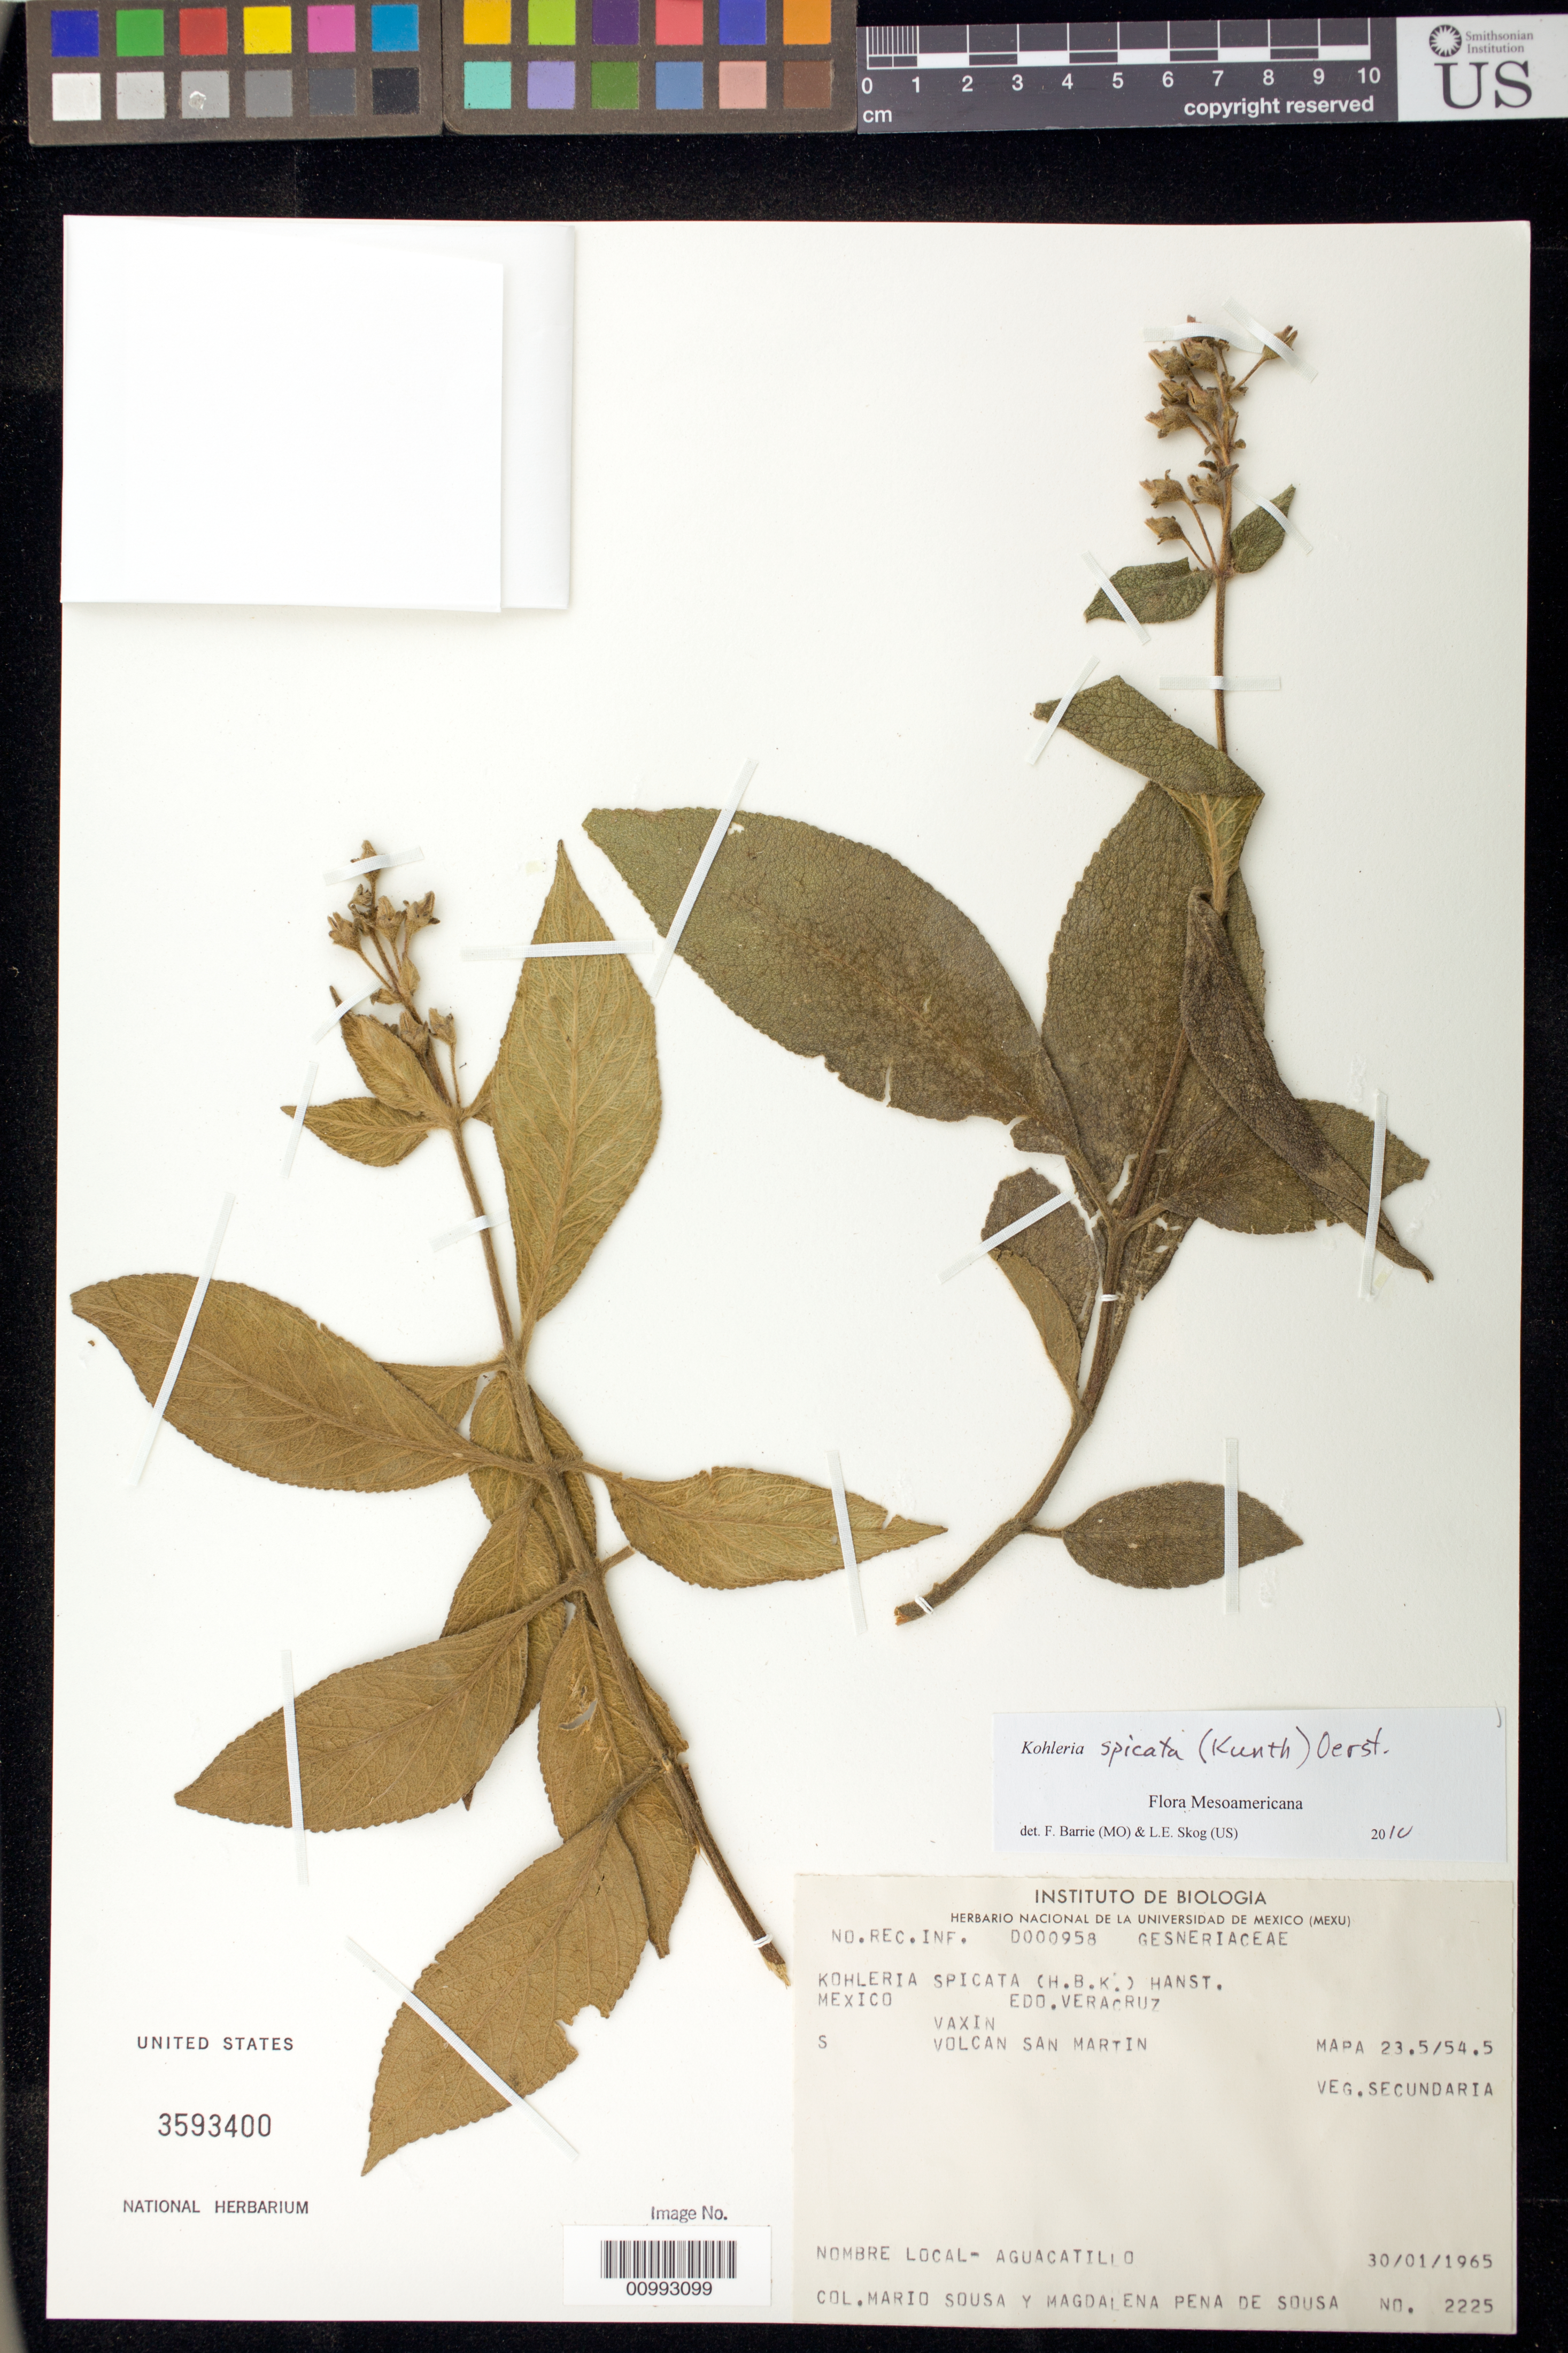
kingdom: Plantae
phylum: Tracheophyta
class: Magnoliopsida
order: Lamiales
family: Gesneriaceae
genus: Kohleria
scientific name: Kohleria spicata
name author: (Kunth) Oerst.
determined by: Skog, Laurence E.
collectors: M. Sousa & M. Pena de Sousa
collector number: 2225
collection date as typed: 30 Jan 1965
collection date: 1965-01-30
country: Mexico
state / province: Veracruz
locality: Edo. Veracruz, Vaxin, Volcan San Martin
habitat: Veg. secundaria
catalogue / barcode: US 3593400